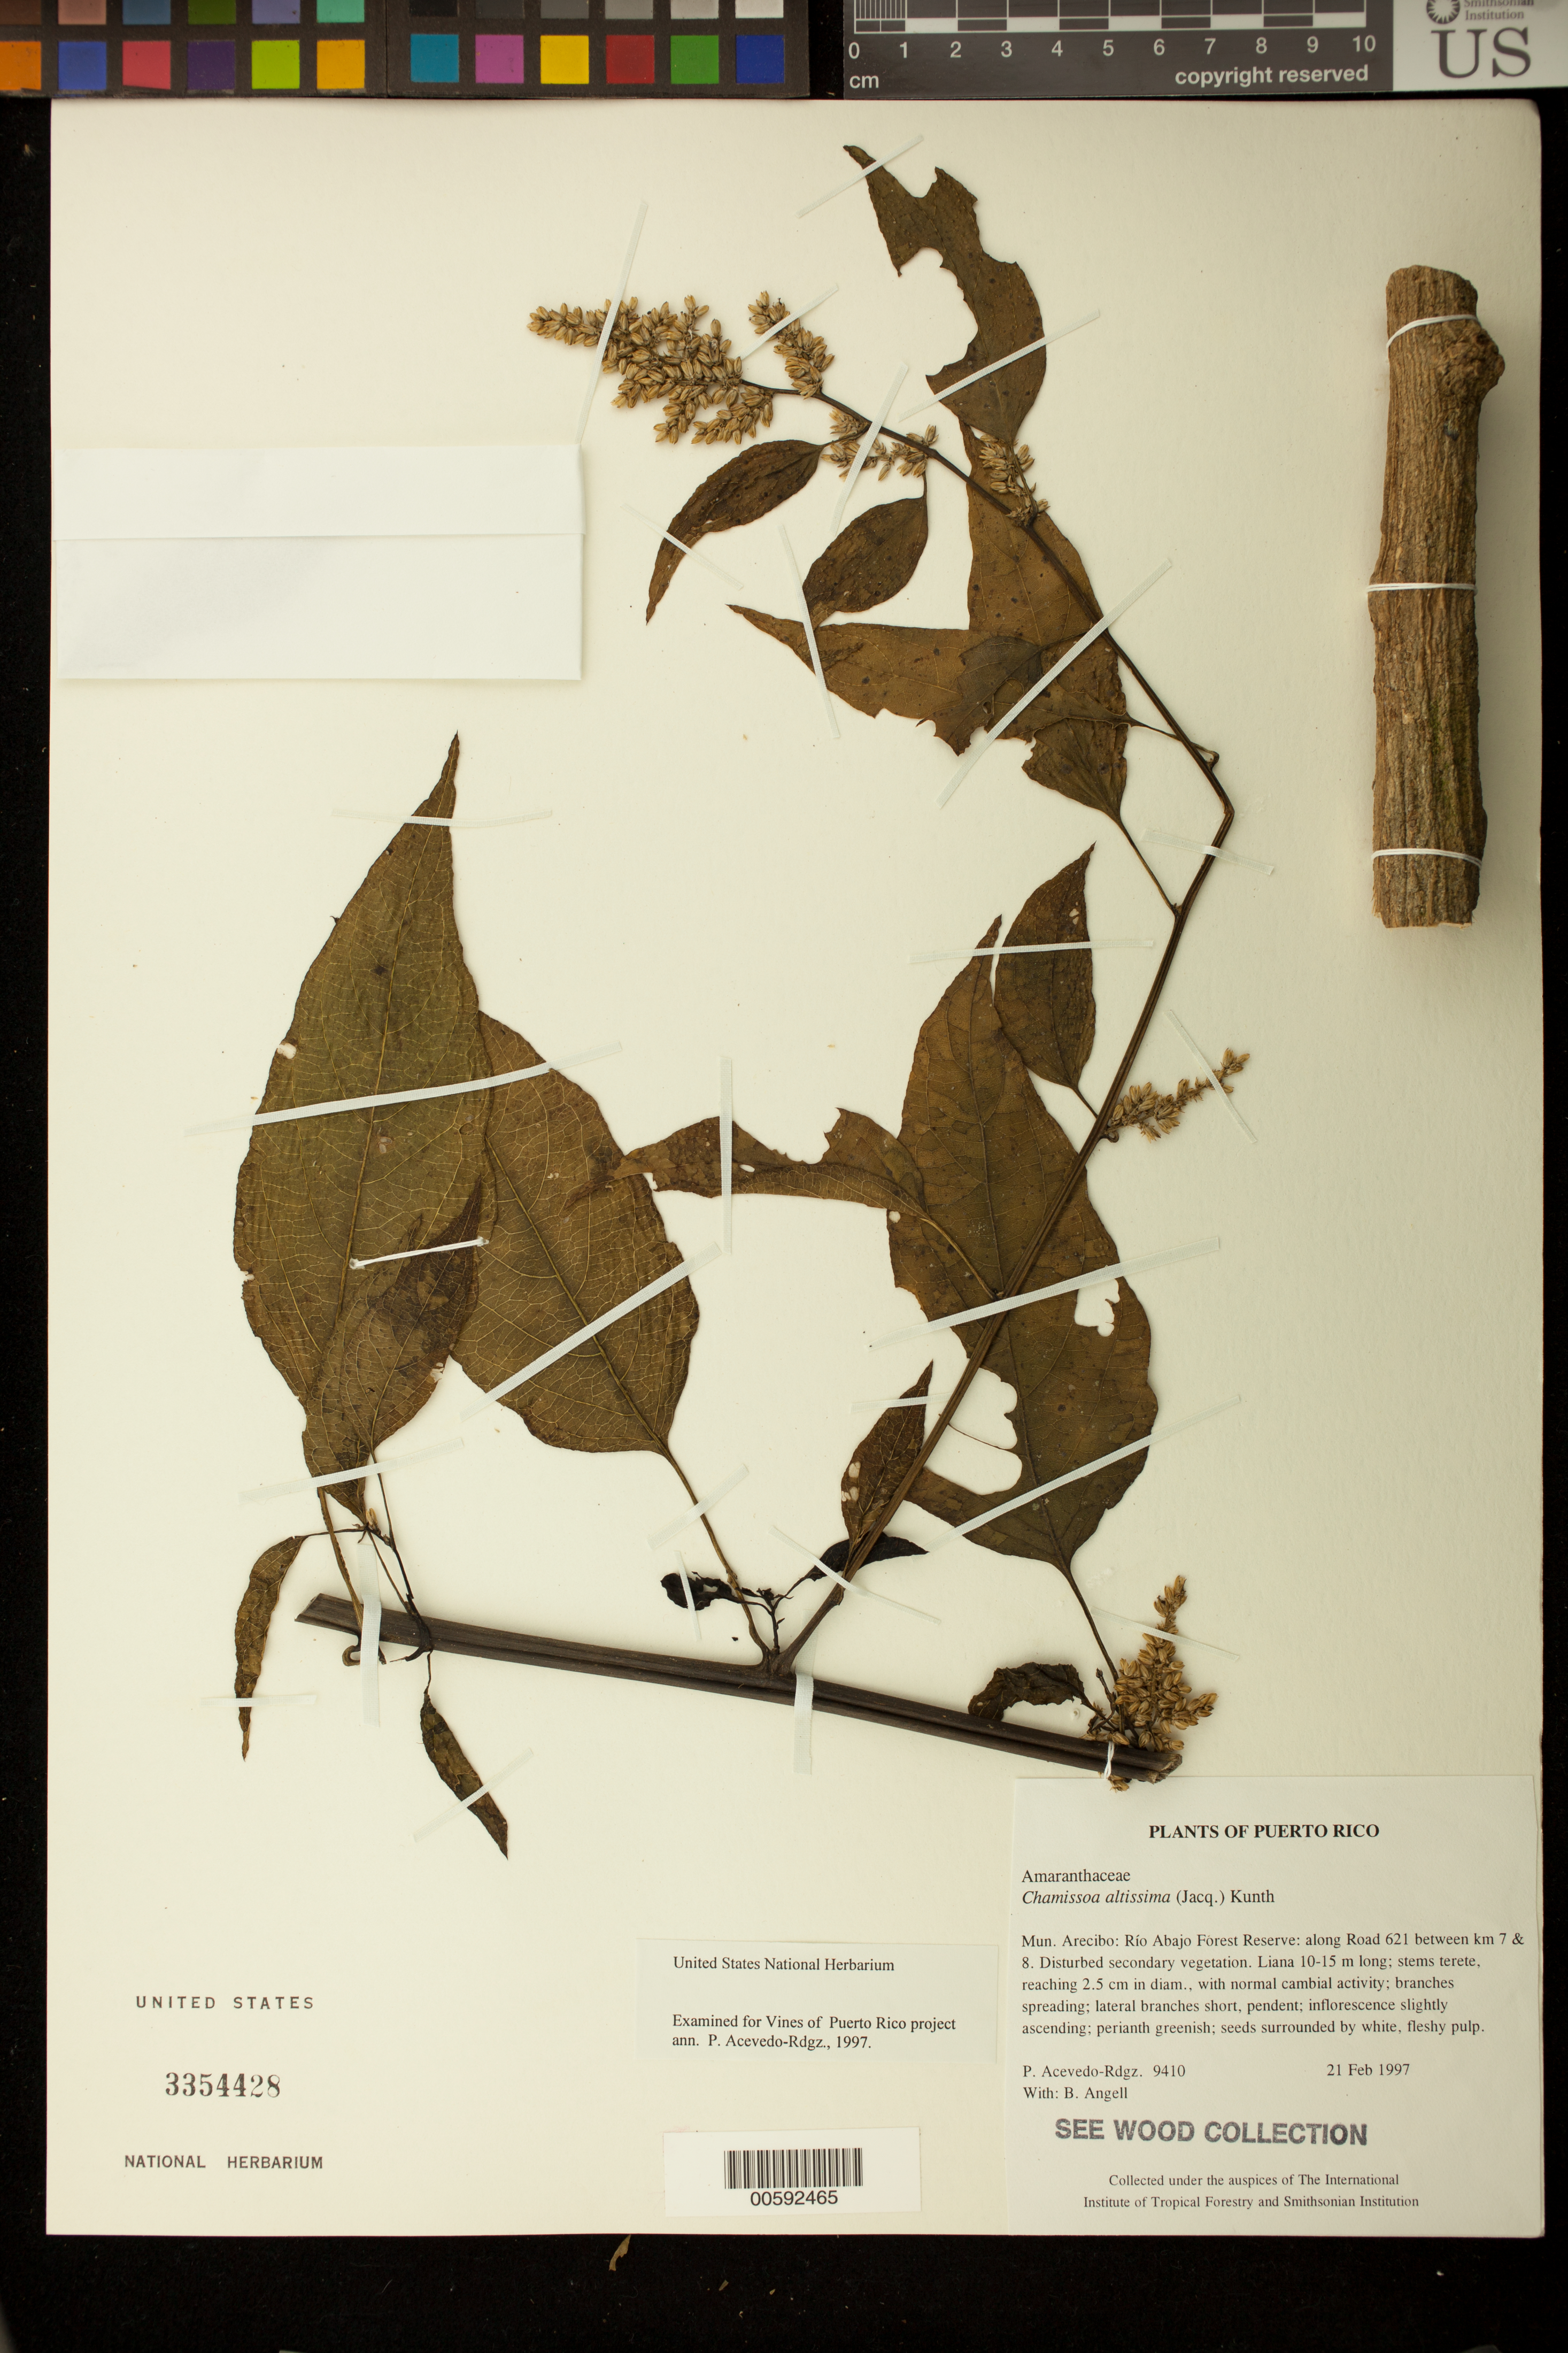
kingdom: Plantae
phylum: Tracheophyta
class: Magnoliopsida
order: Caryophyllales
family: Amaranthaceae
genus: Chamissoa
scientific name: Chamissoa altissima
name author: (Jacq.) Kunth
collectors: P. Acevedo-Rodr. & Bobbi Angell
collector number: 9410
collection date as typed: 21 Feb 1997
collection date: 1997-02-21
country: Puerto Rico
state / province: Arecibo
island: Puerto Rico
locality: Arecibo; Río Abajo Forest Reserve: along Road 621 between km 7 & 8.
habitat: Disturbed secondary vegetation.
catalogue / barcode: US 3354428